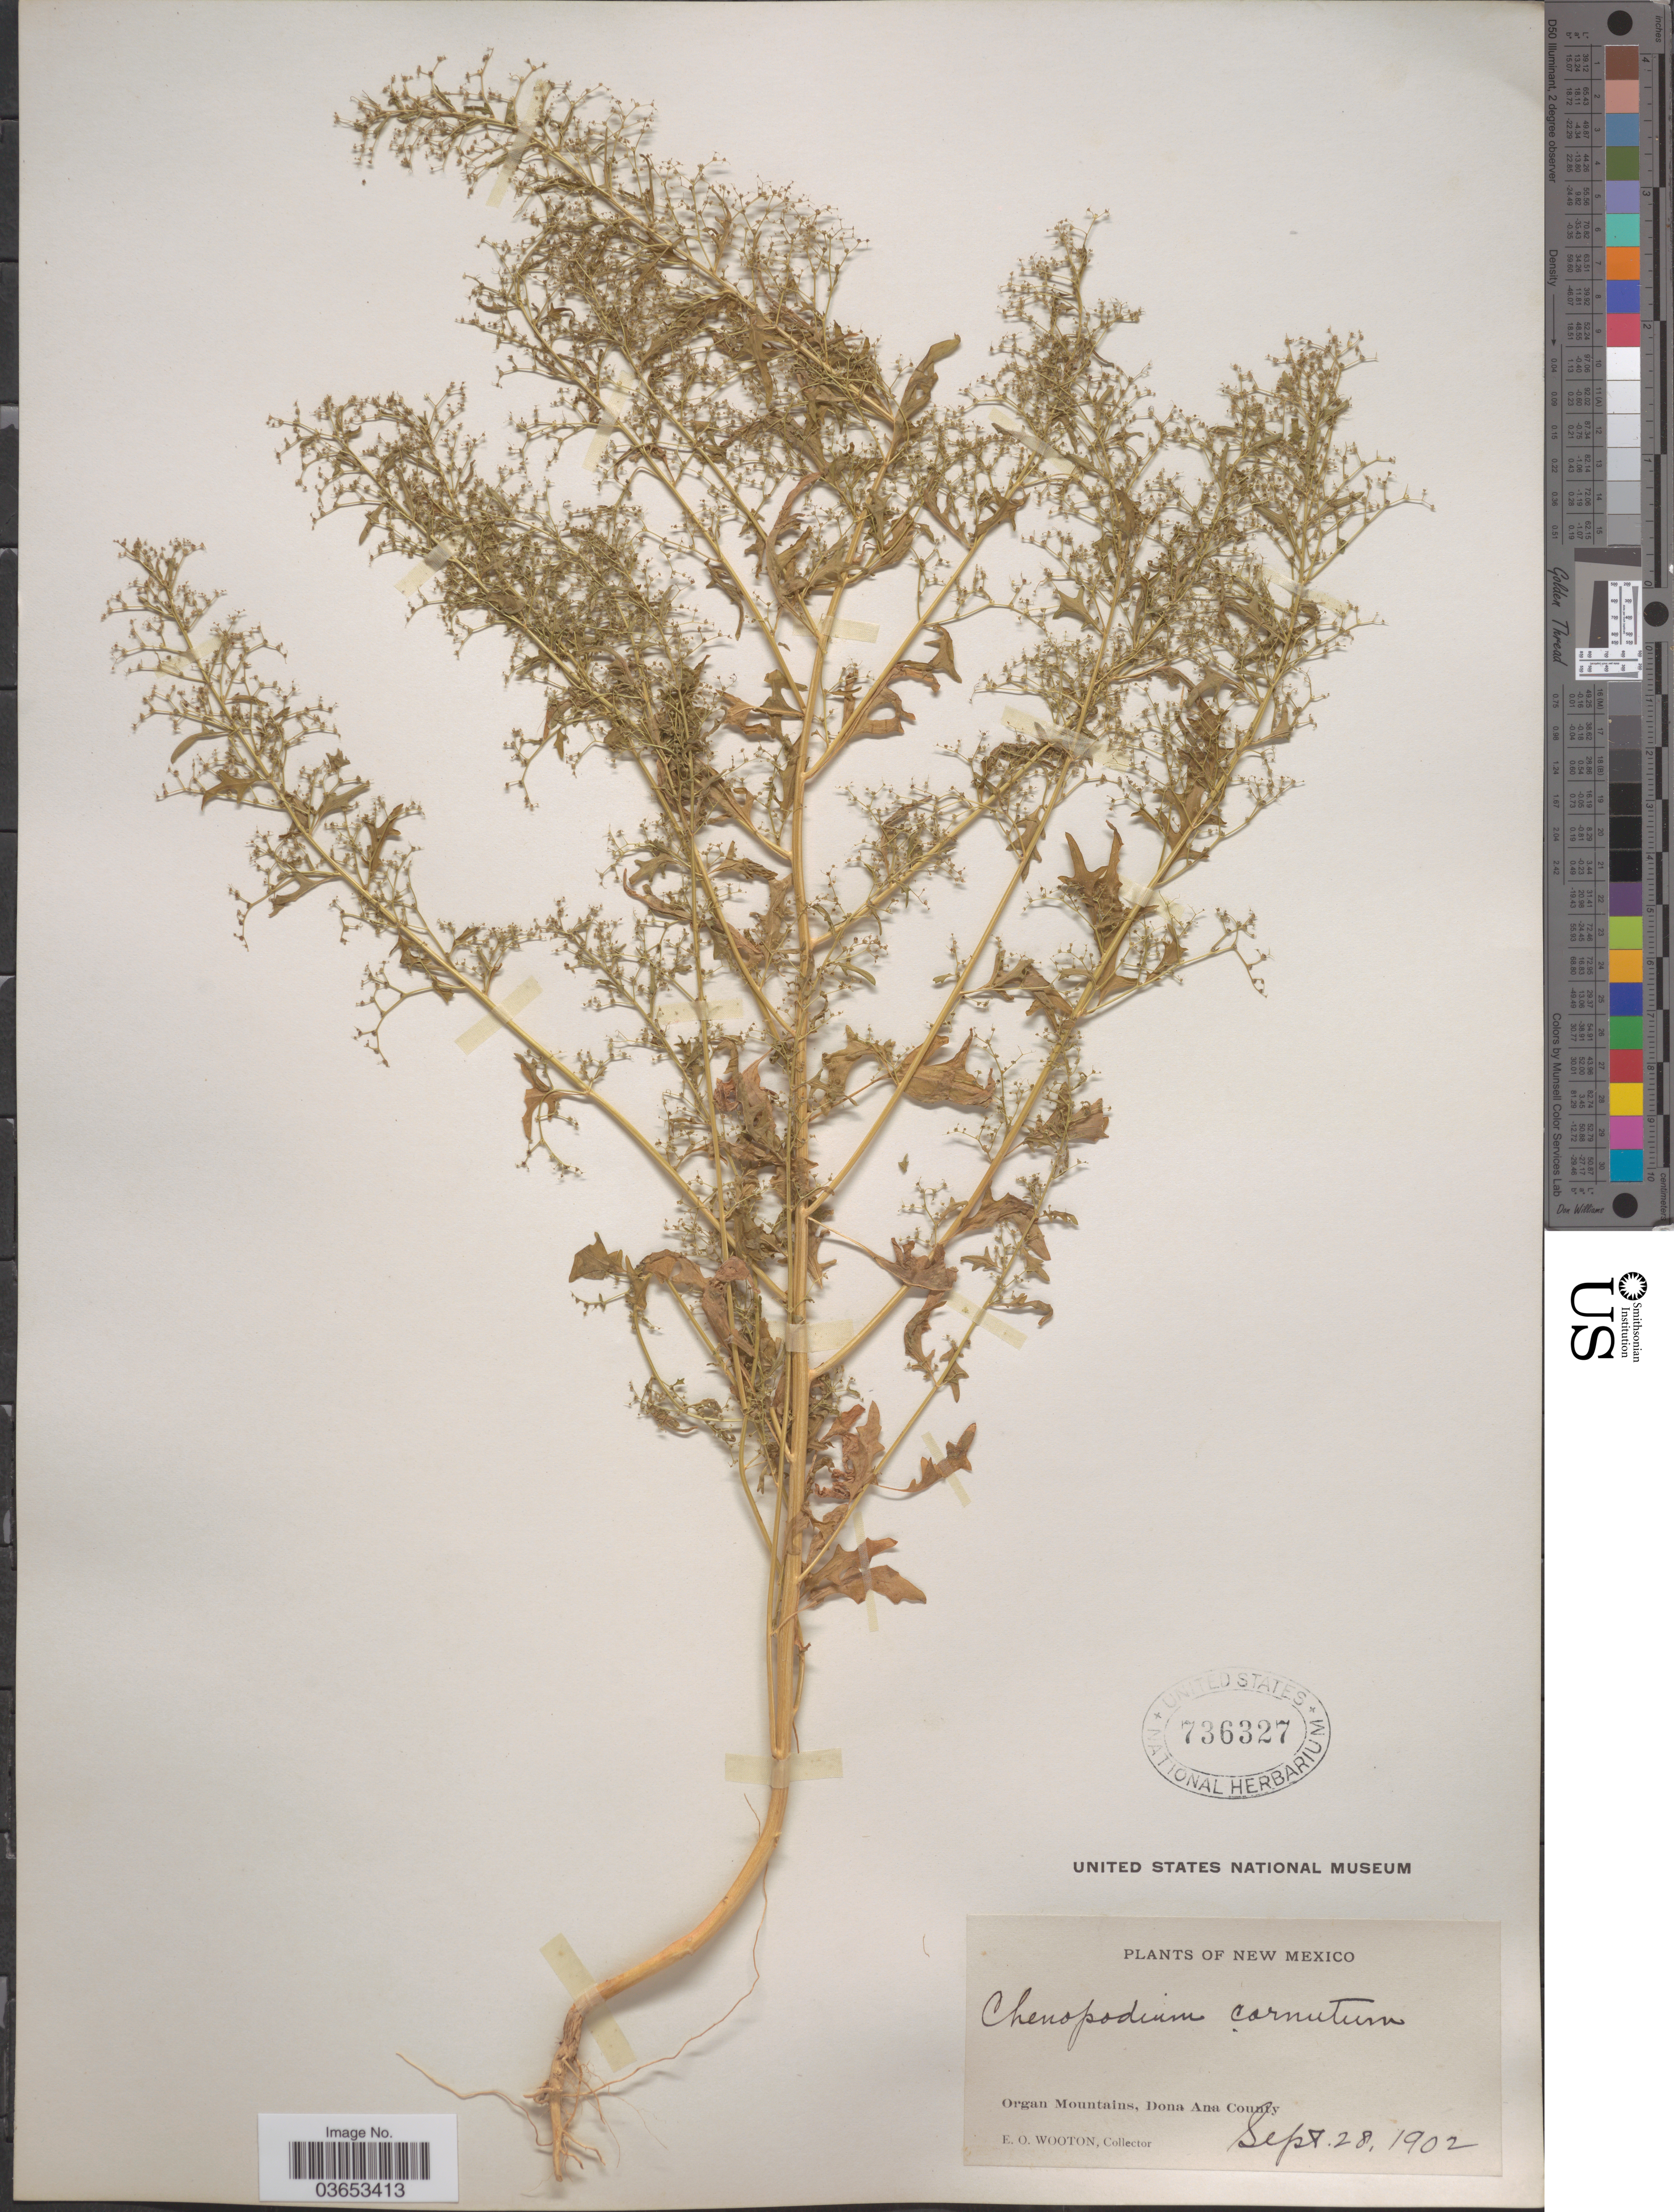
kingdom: Plantae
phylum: Tracheophyta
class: Magnoliopsida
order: Caryophyllales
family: Amaranthaceae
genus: Chenopodium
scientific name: Chenopodium incisum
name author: Poir.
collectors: E. O. Wooton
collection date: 1902-09-28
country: United States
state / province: New Mexico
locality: Organ Mountains, Dona Ana County.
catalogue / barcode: US 736327